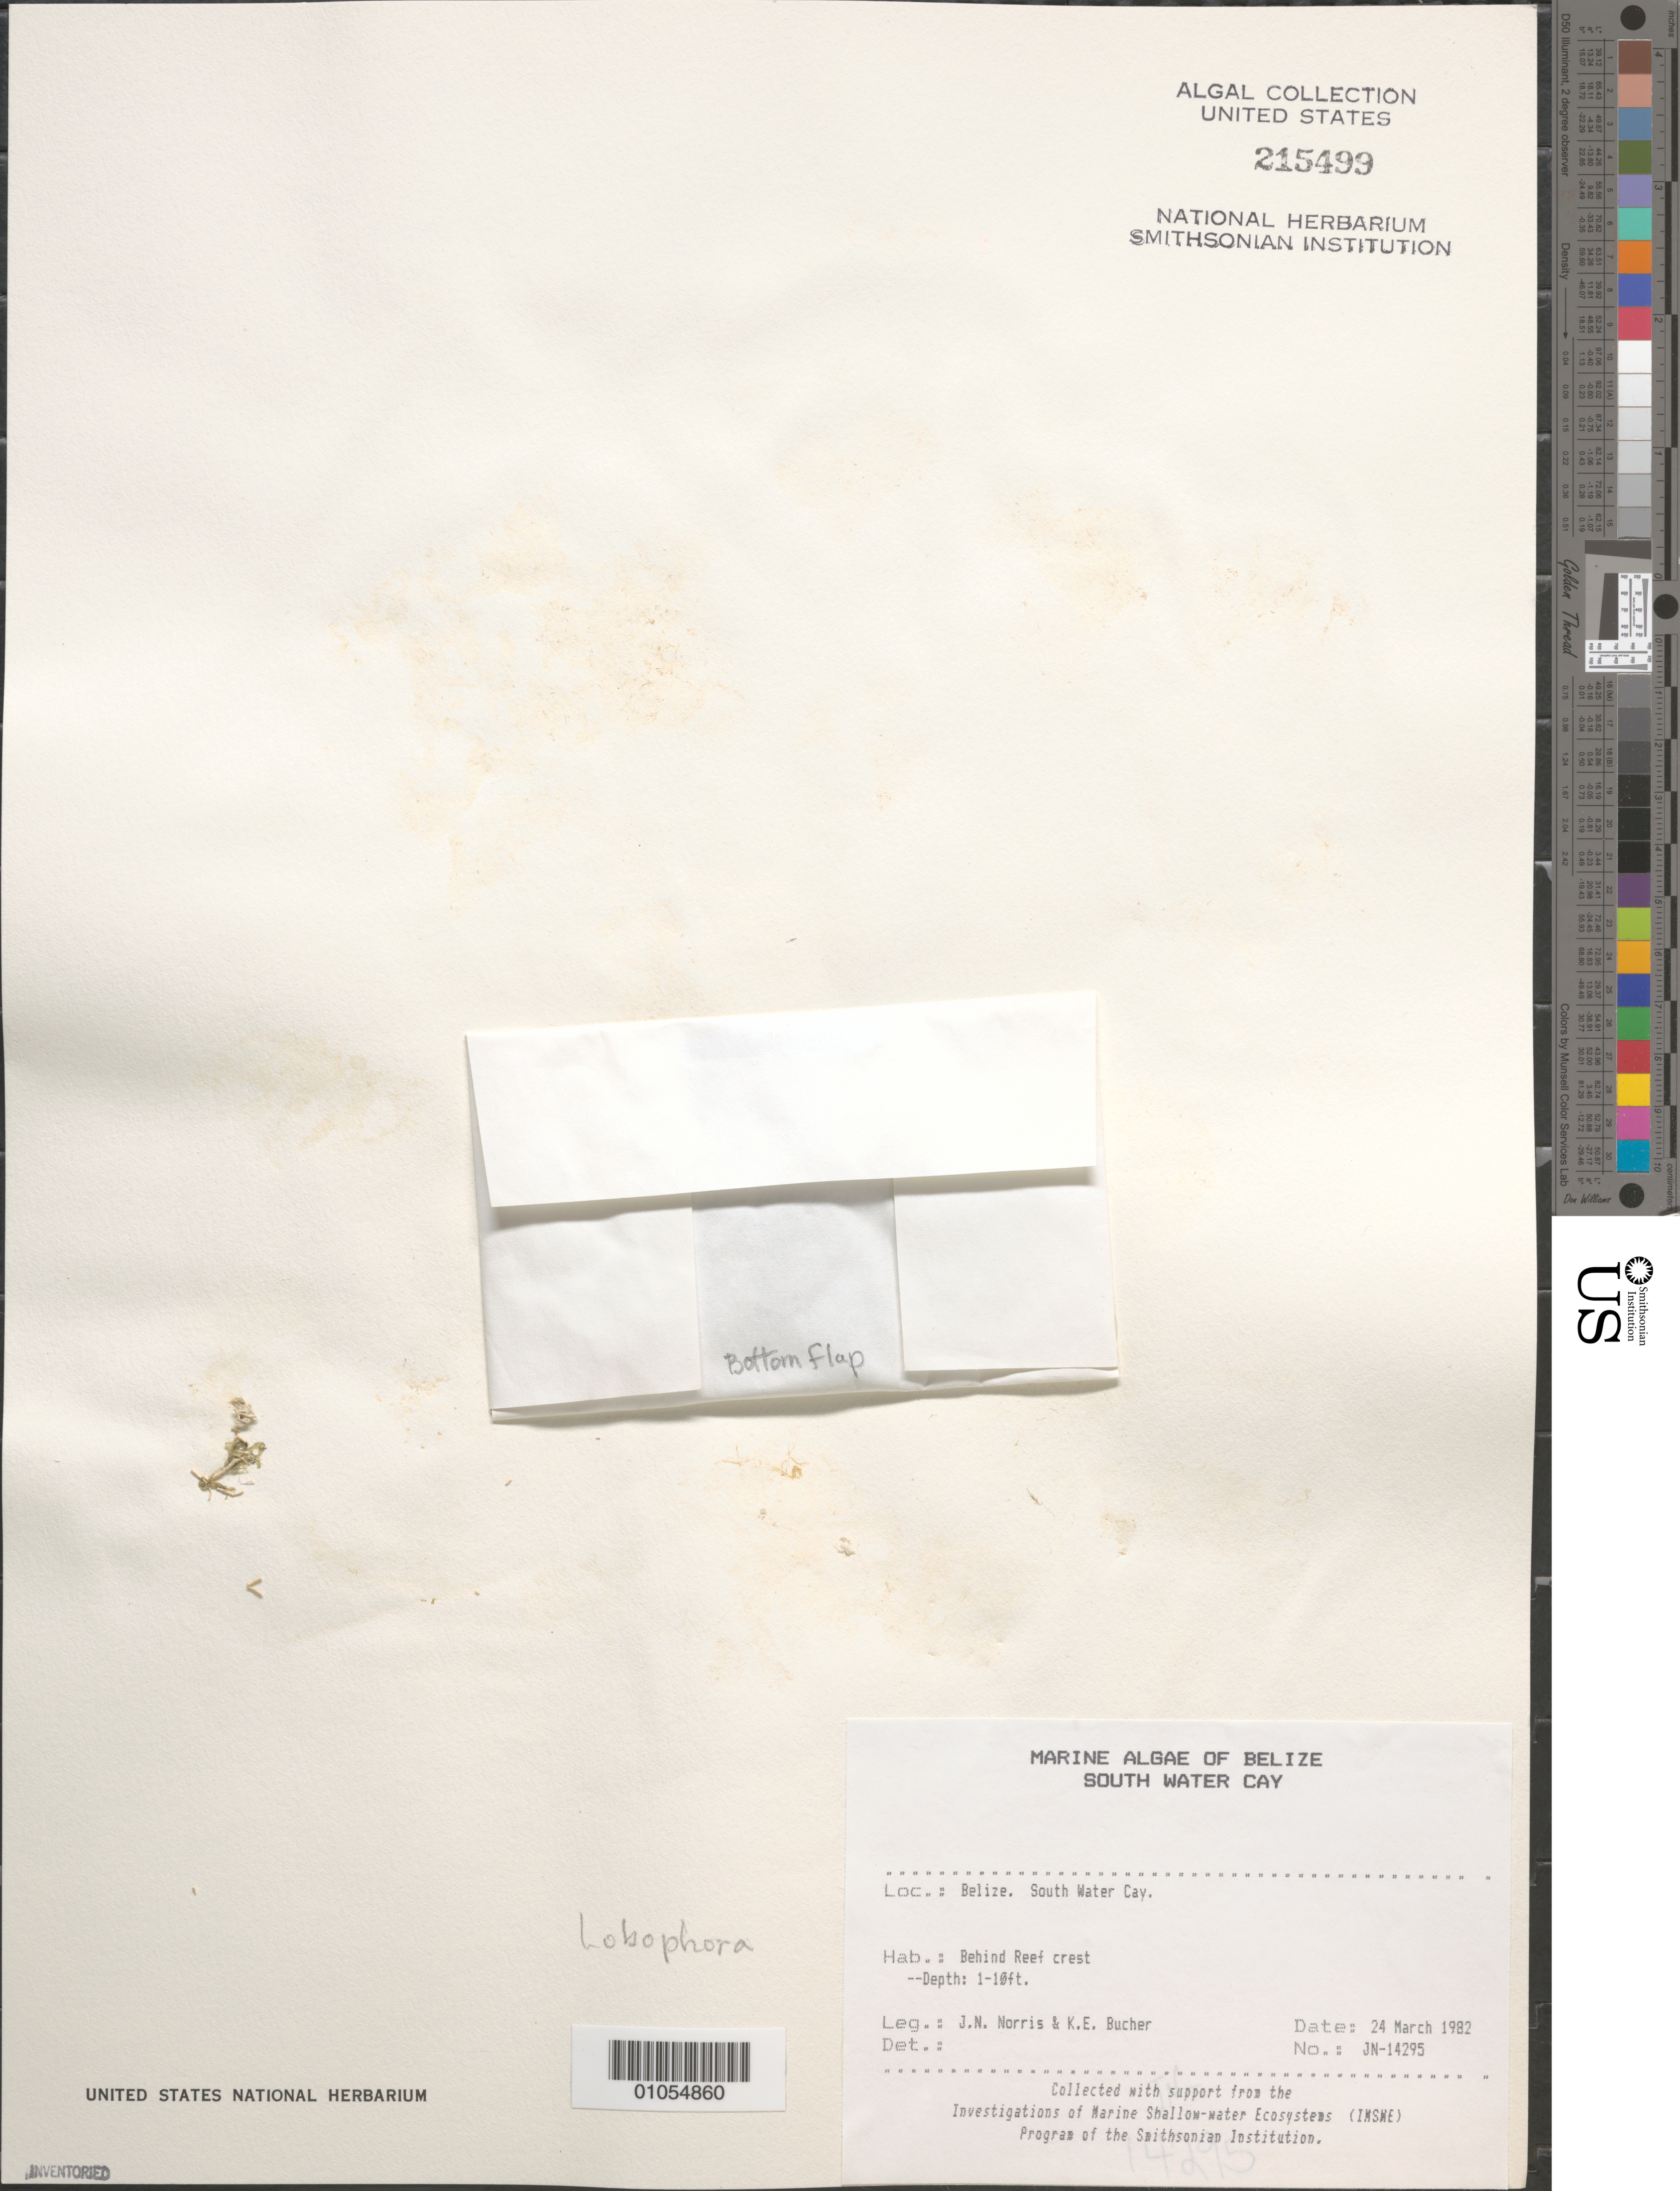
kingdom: Chromista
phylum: Ochrophyta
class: Phaeophyceae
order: Dictyotales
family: Dictyotaceae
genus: Lobophora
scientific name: Lobophora sp.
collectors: J. N. Norris & K. E. Bucher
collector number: JN-14295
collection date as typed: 24 Mar 1982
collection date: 1982-03-24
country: Belize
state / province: Stann Creek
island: South Water Cay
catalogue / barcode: US 215499